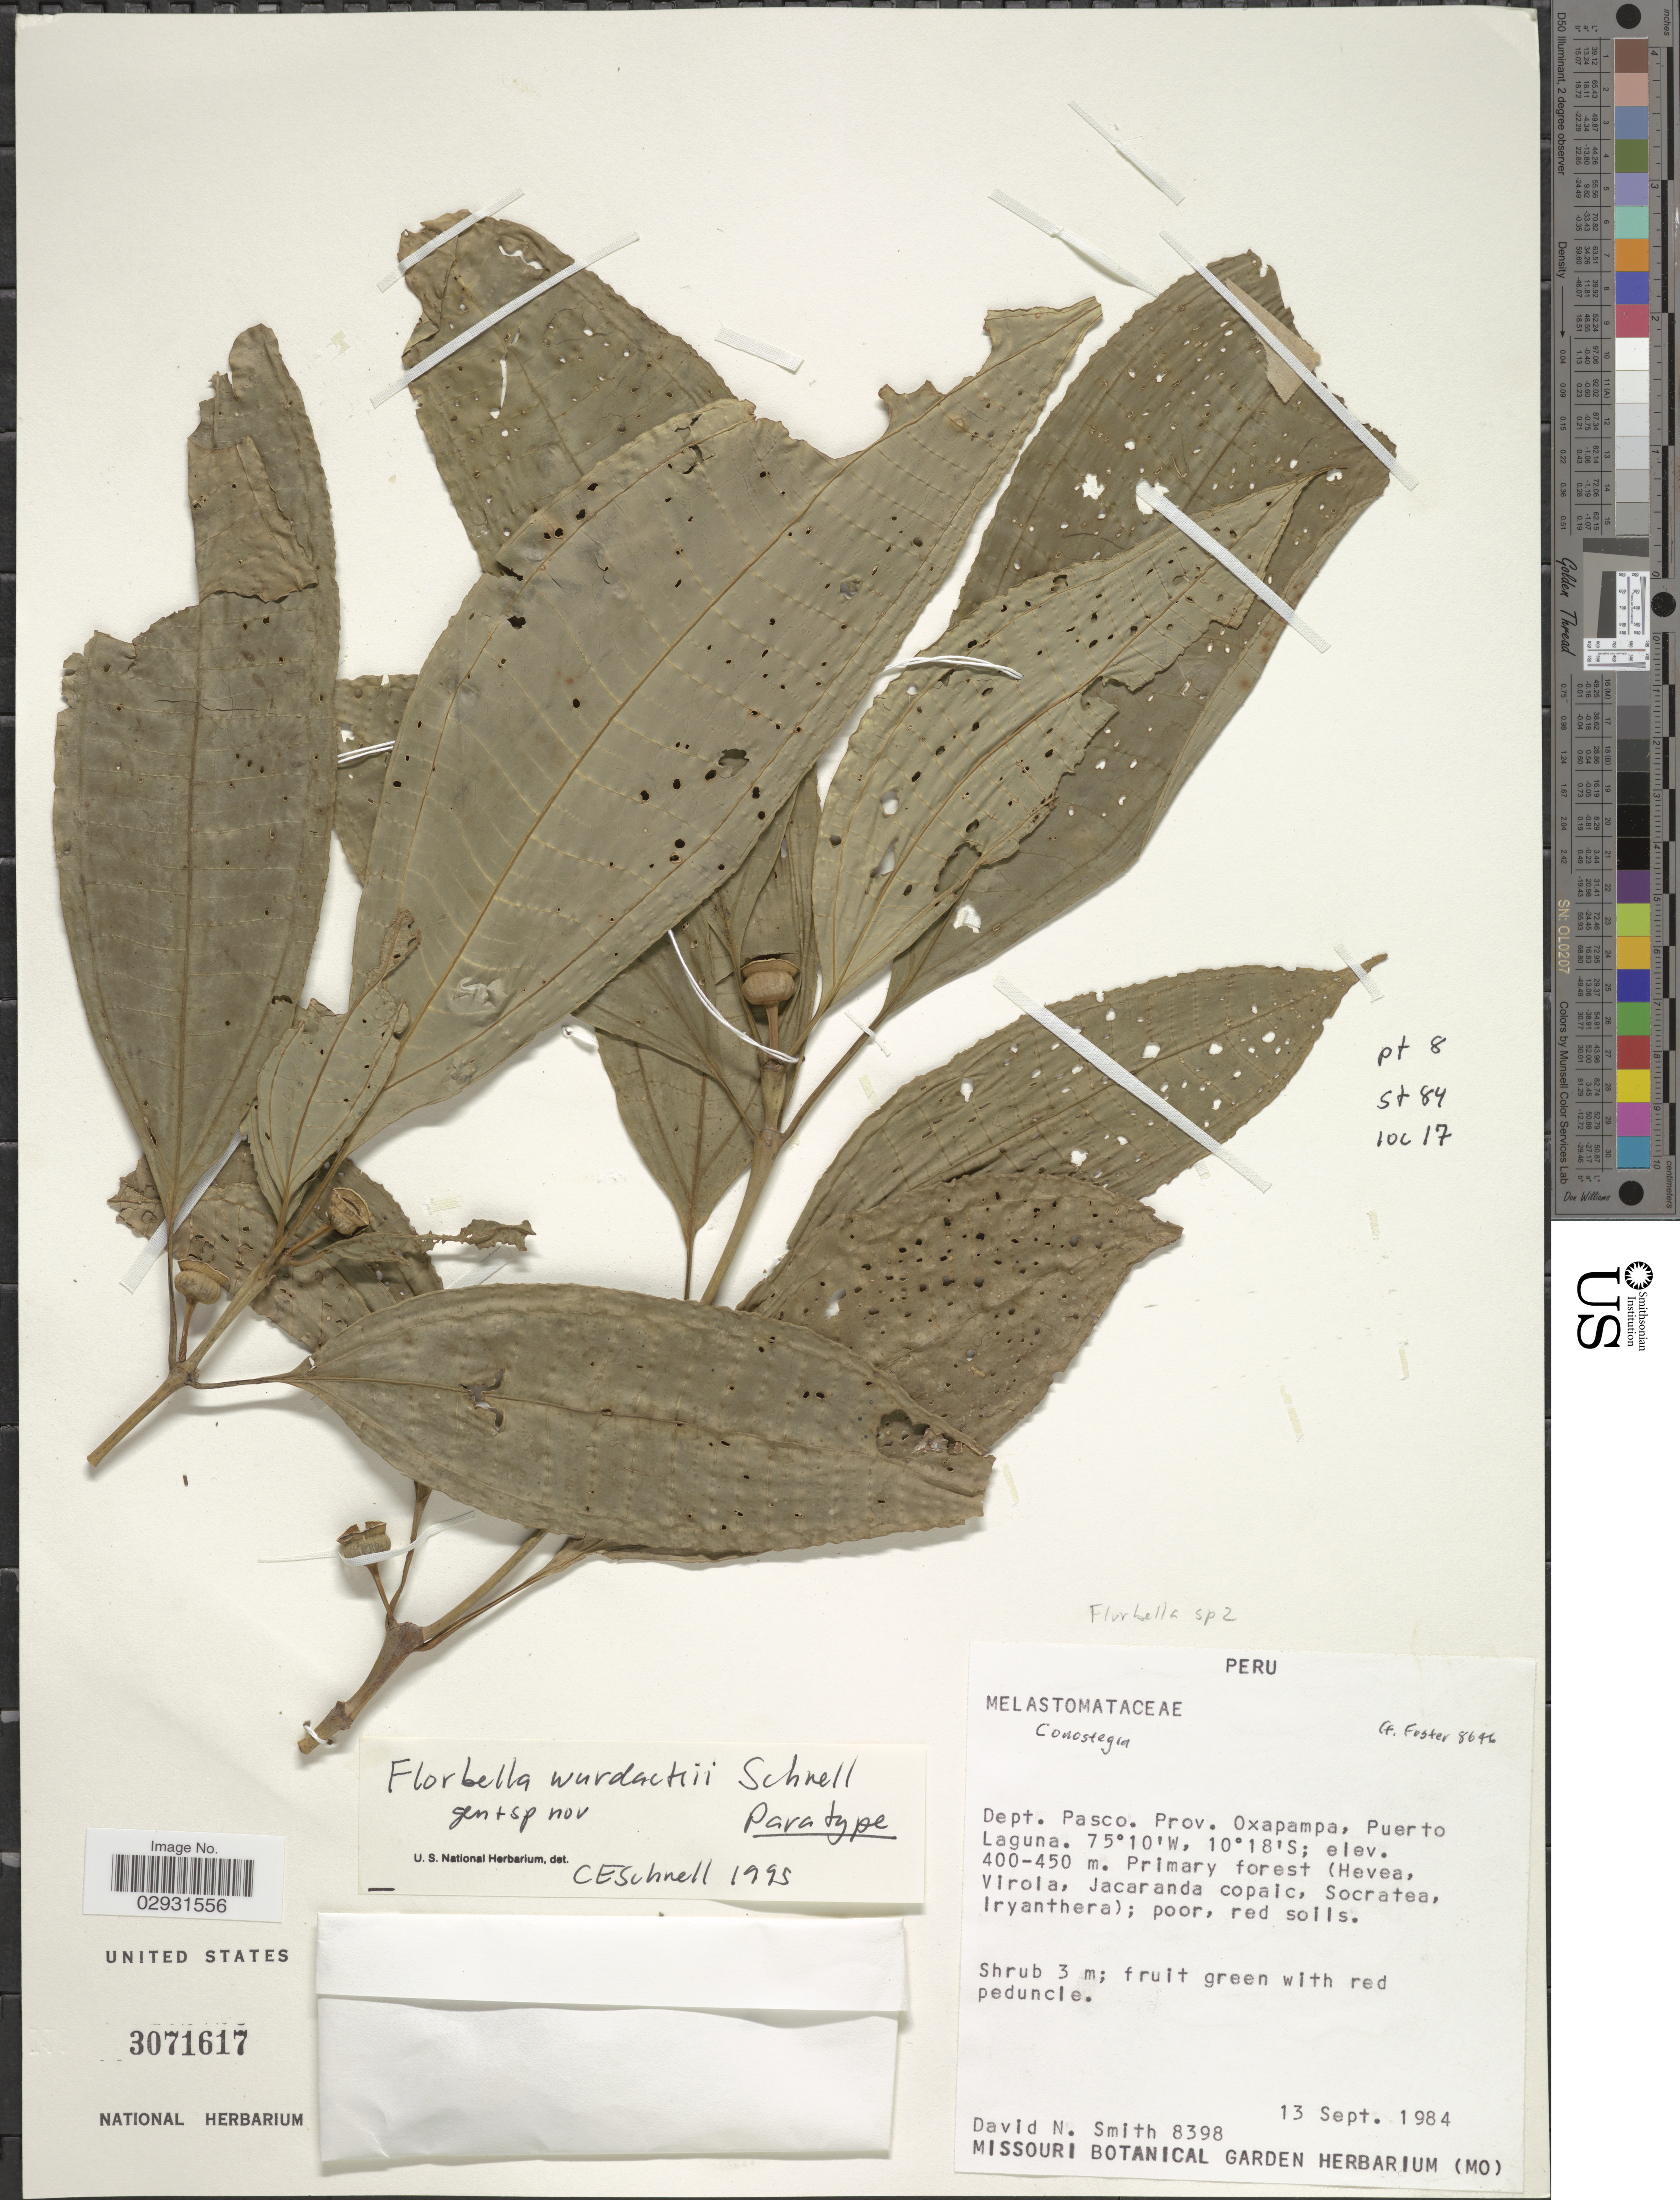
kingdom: Plantae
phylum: Tracheophyta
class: Magnoliopsida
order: Myrtales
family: Melastomataceae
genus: Miconia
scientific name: Miconia florbella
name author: C.E. Schnell ex Michelang. & R. Goldenb.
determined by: Michelangeli, F. A.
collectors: D. Smith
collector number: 8398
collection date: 1984-09-13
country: Peru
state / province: Pasco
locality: Dept. Pasco. Prov. Oxapampa, Puerto Laguna.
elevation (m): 400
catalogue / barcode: US 3071617